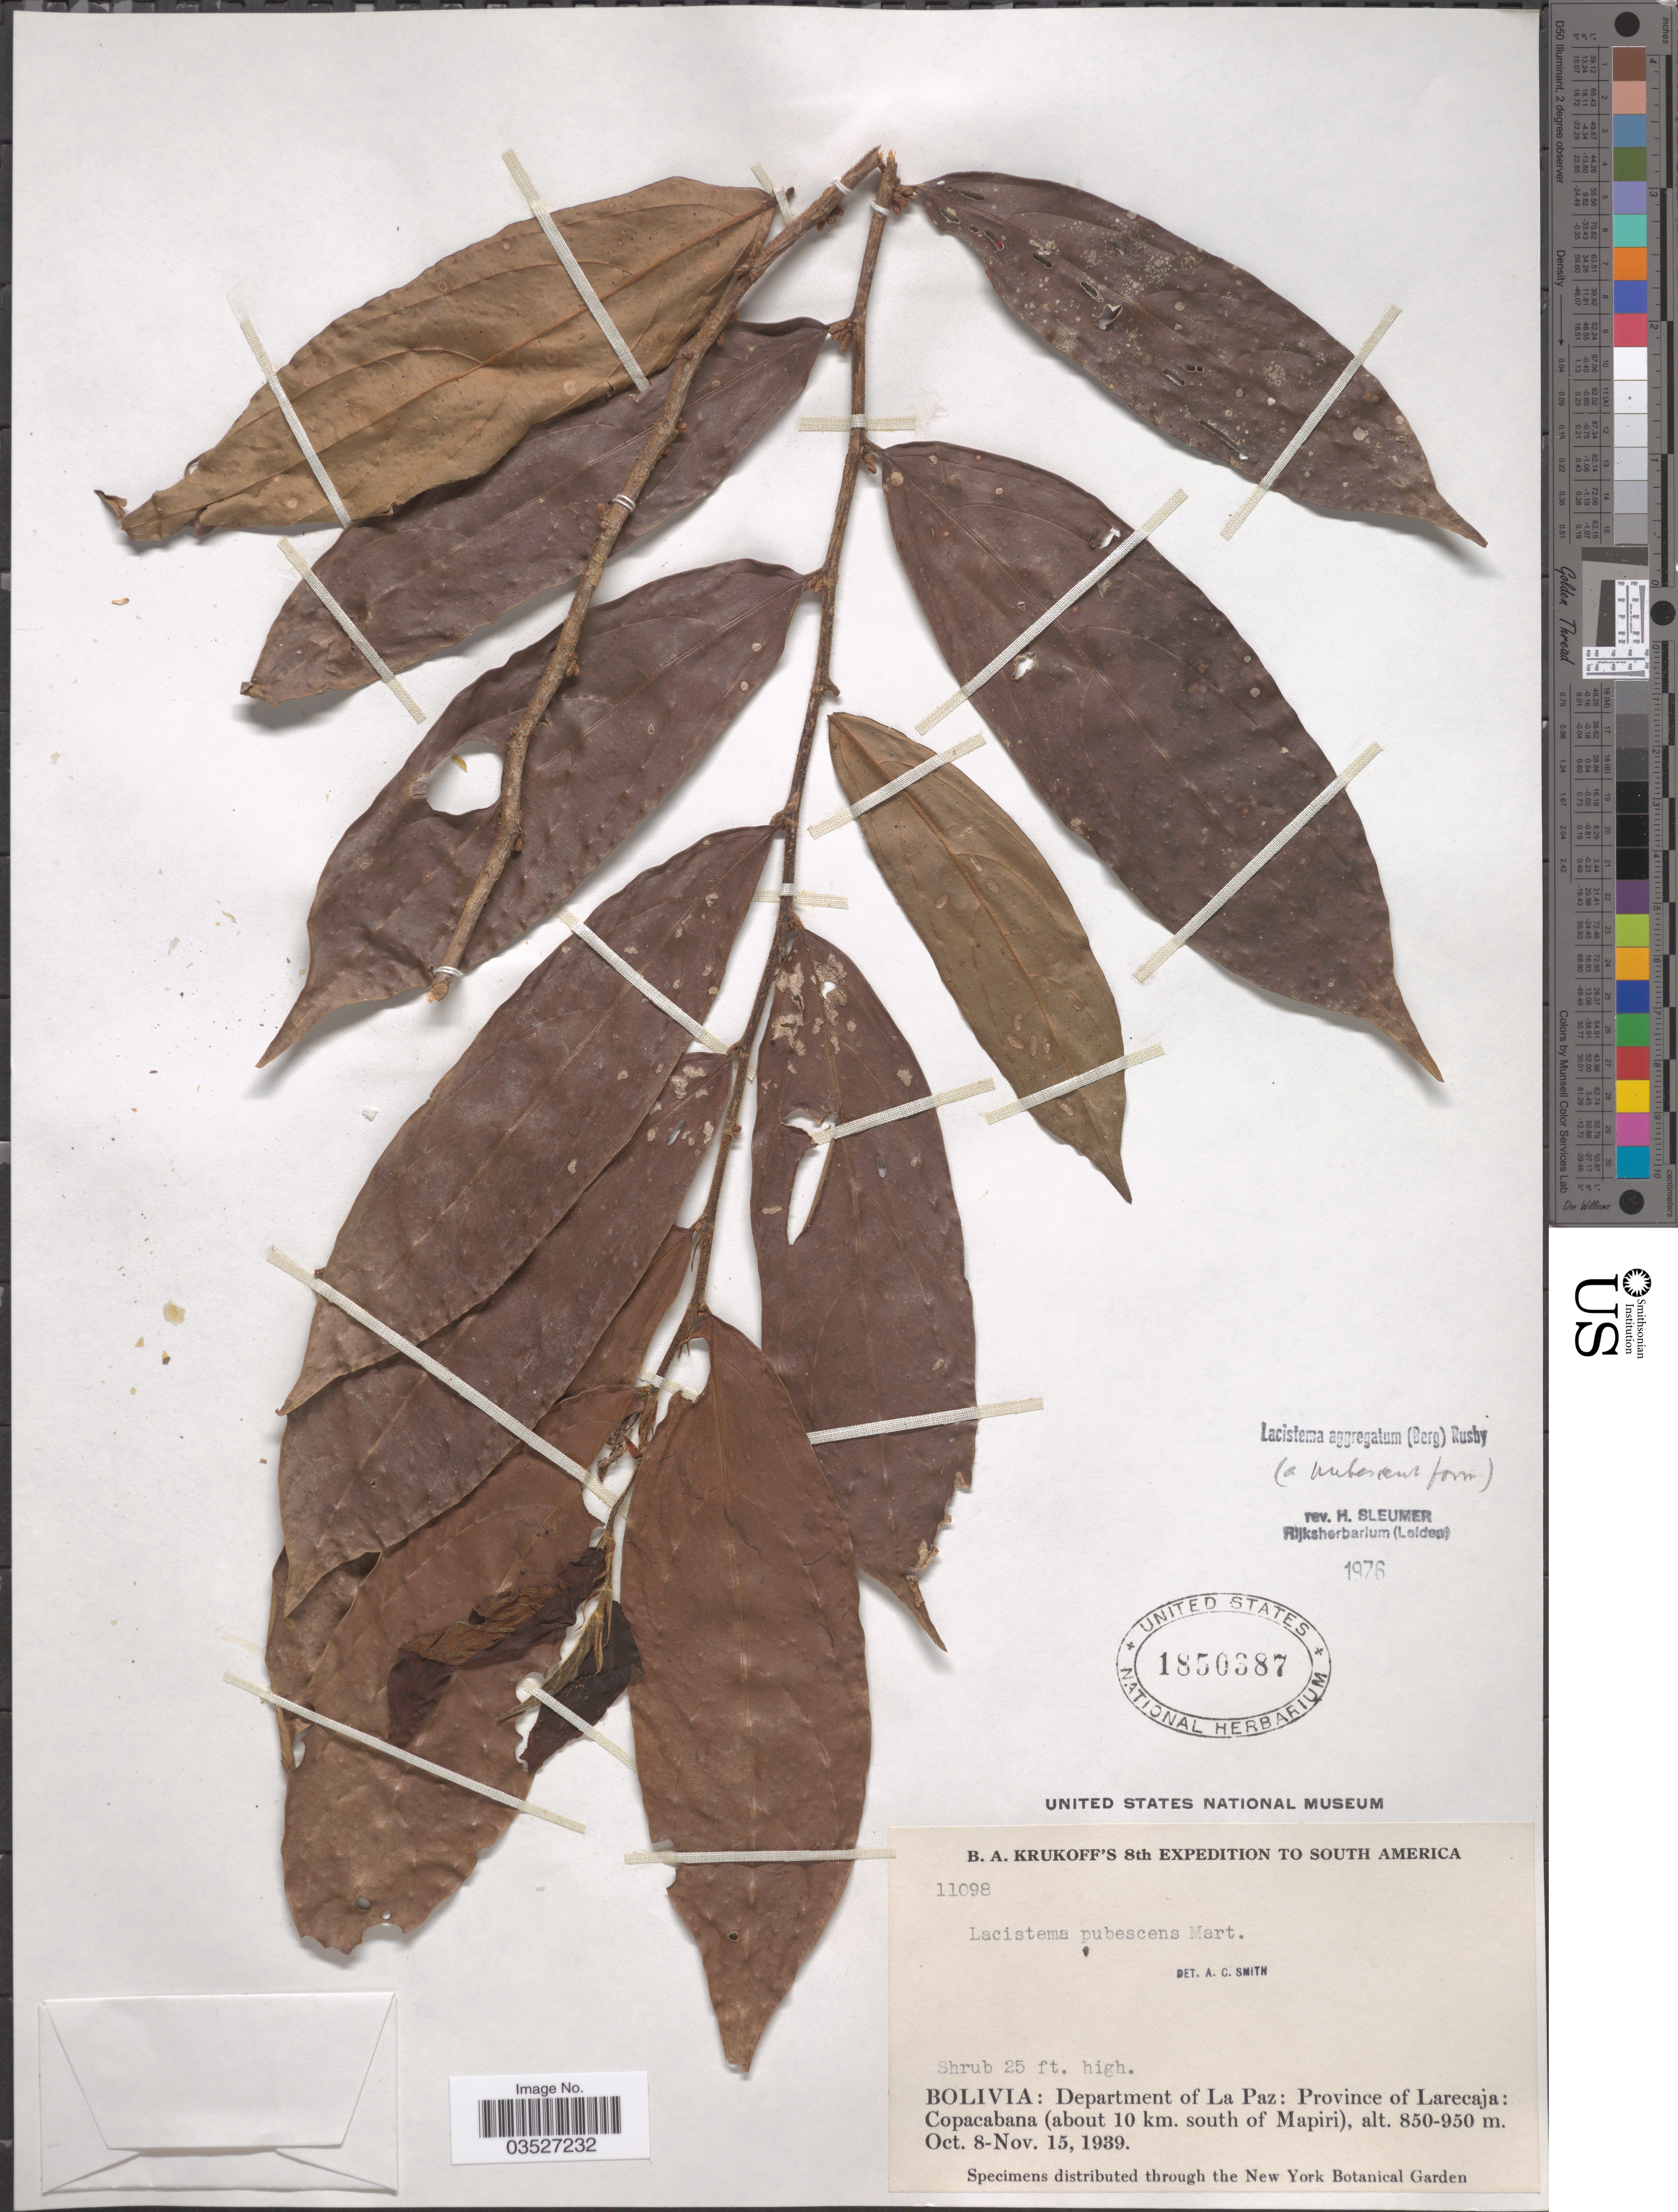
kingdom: Plantae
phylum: Tracheophyta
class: Magnoliopsida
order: Malpighiales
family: Lacistemataceae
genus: Lacistema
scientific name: Lacistema aggregatum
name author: (P.J. Bergius) Rusby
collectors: B. A. Krukoff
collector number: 11098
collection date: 1939-10-08/1939-11-15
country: Bolivia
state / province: La Paz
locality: Department of La Paz: Province of Larecaja: Copacabana (about 10 km. south of Mapiri).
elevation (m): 850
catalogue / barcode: US 1850387